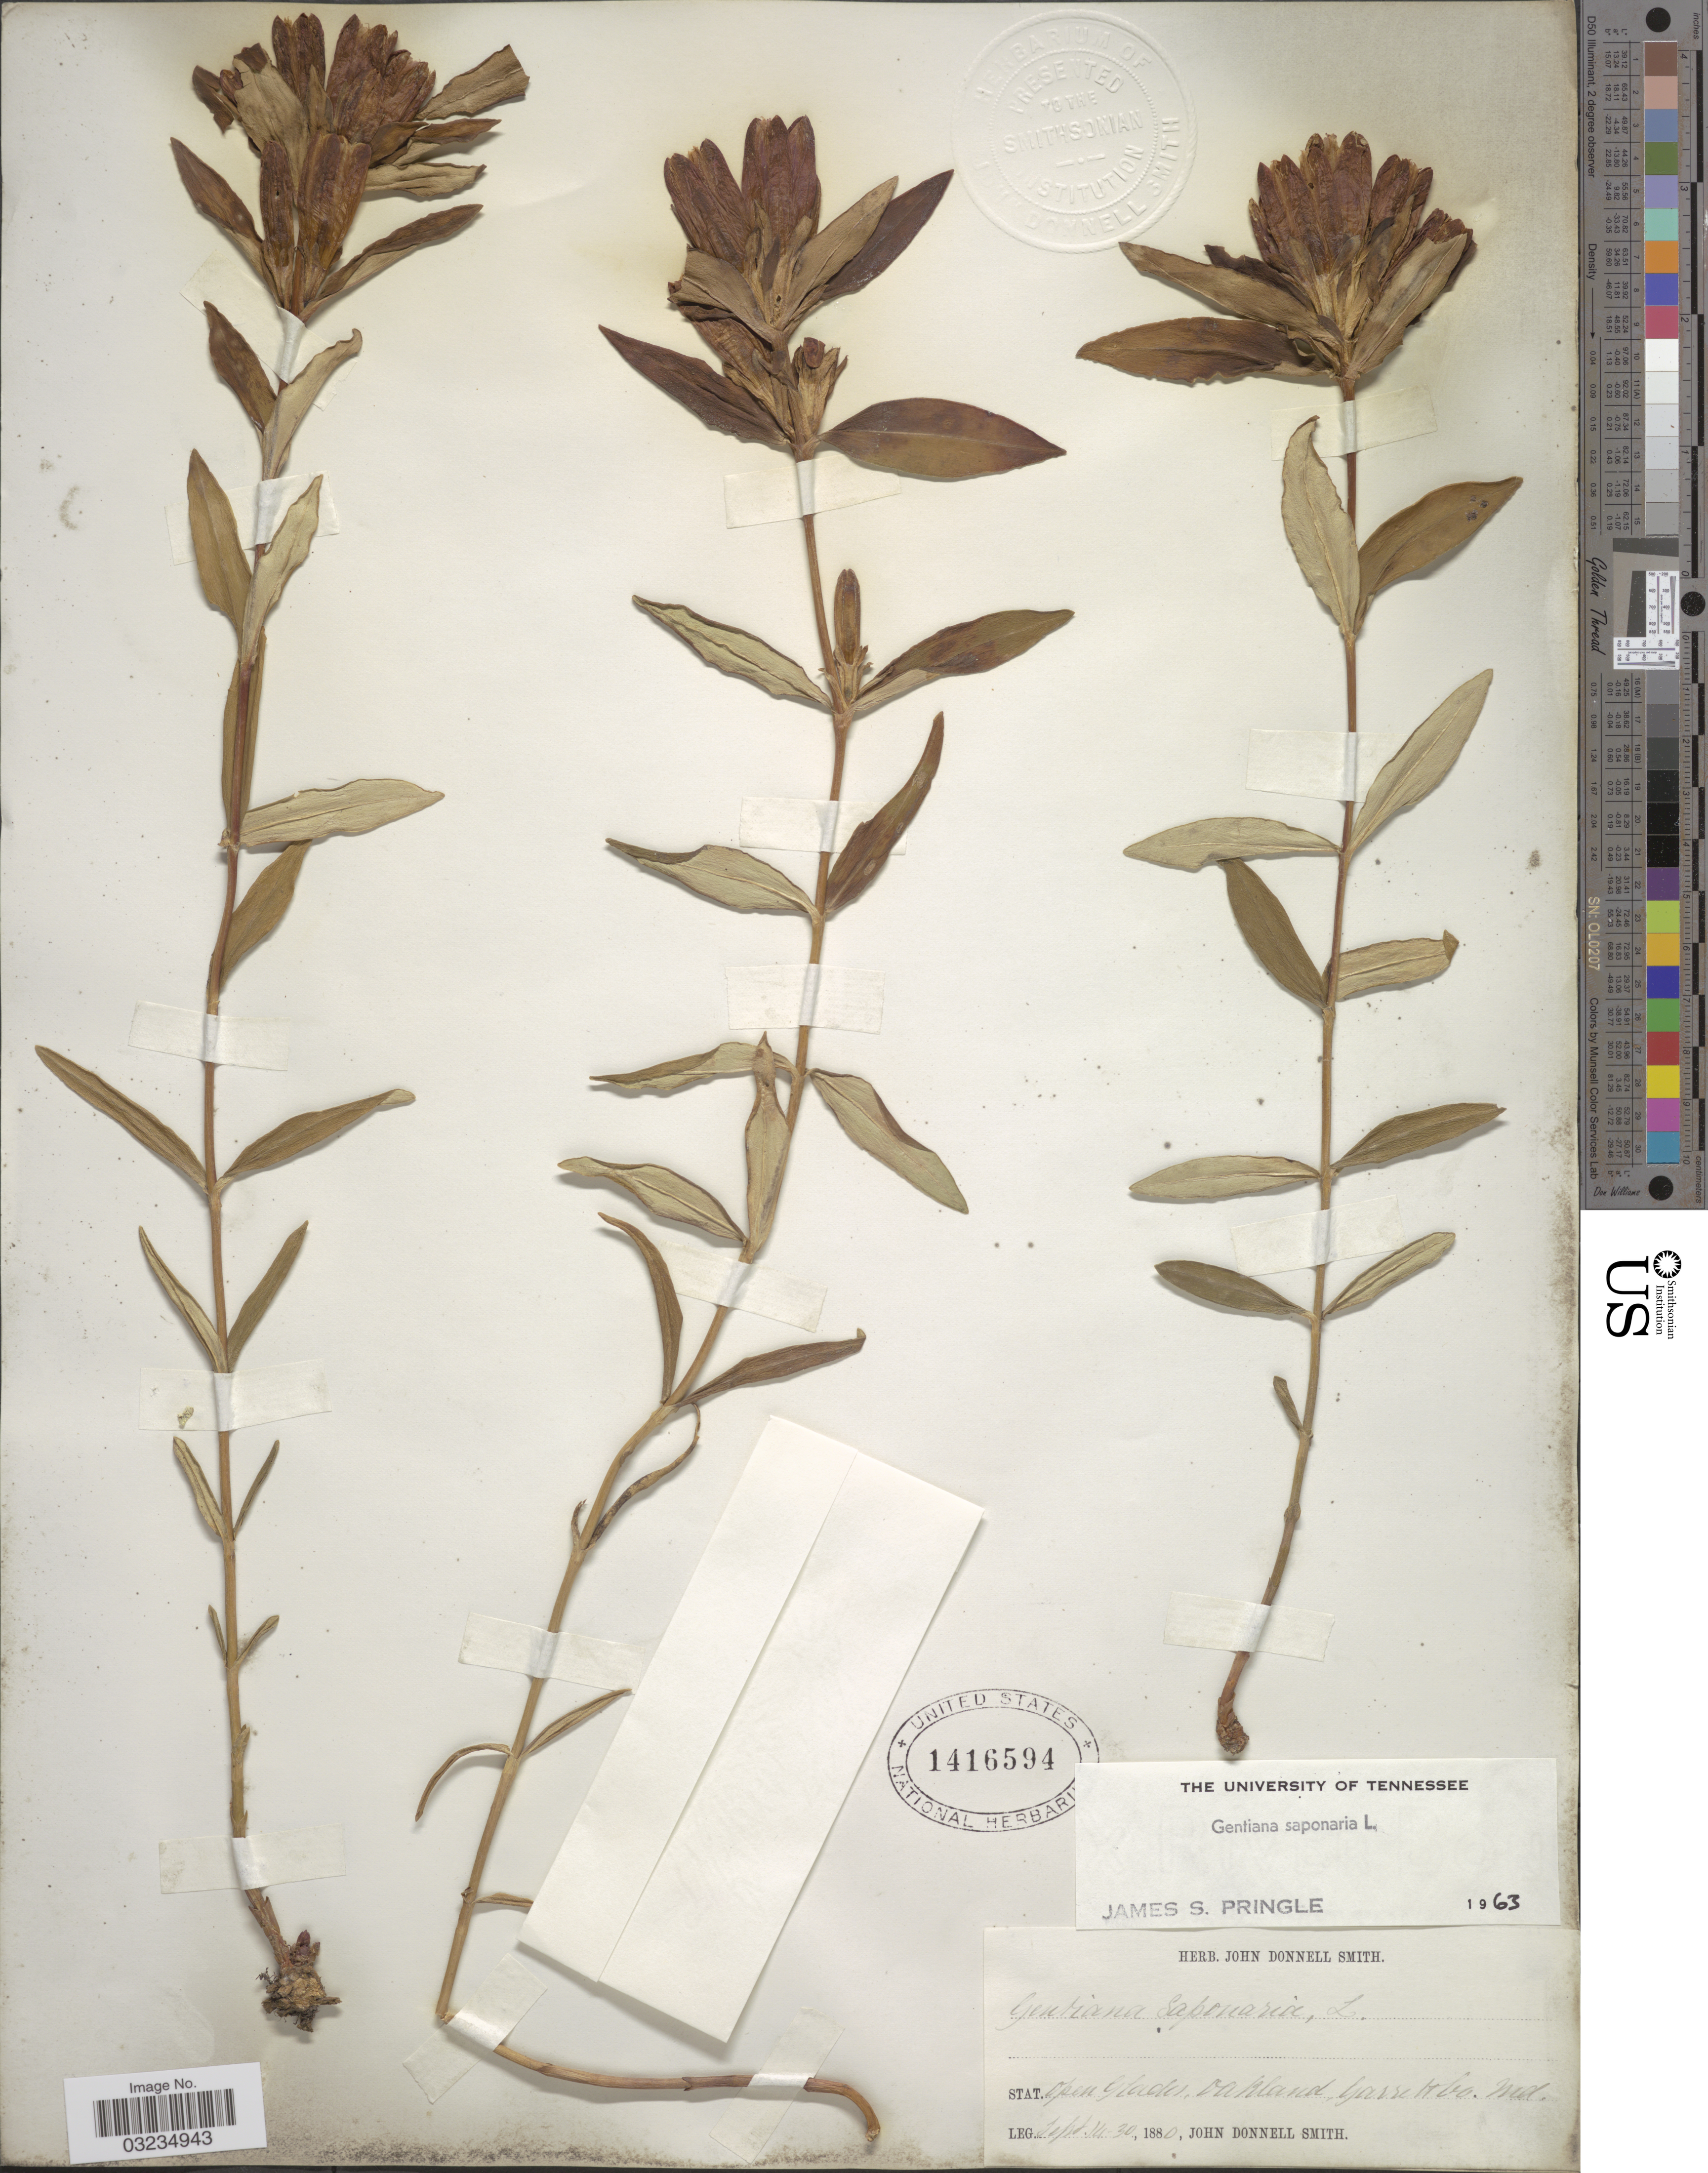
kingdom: Plantae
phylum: Tracheophyta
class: Magnoliopsida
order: Gentianales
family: Gentianaceae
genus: Gentiana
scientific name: Gentiana saponaria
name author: L.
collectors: J. Donnell Smith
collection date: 1880-09-14/1880-09-30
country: United States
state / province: Maryland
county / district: Garrett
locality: Stat. Open Glades, Oakland, Garrett Co.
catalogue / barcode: US 1416594